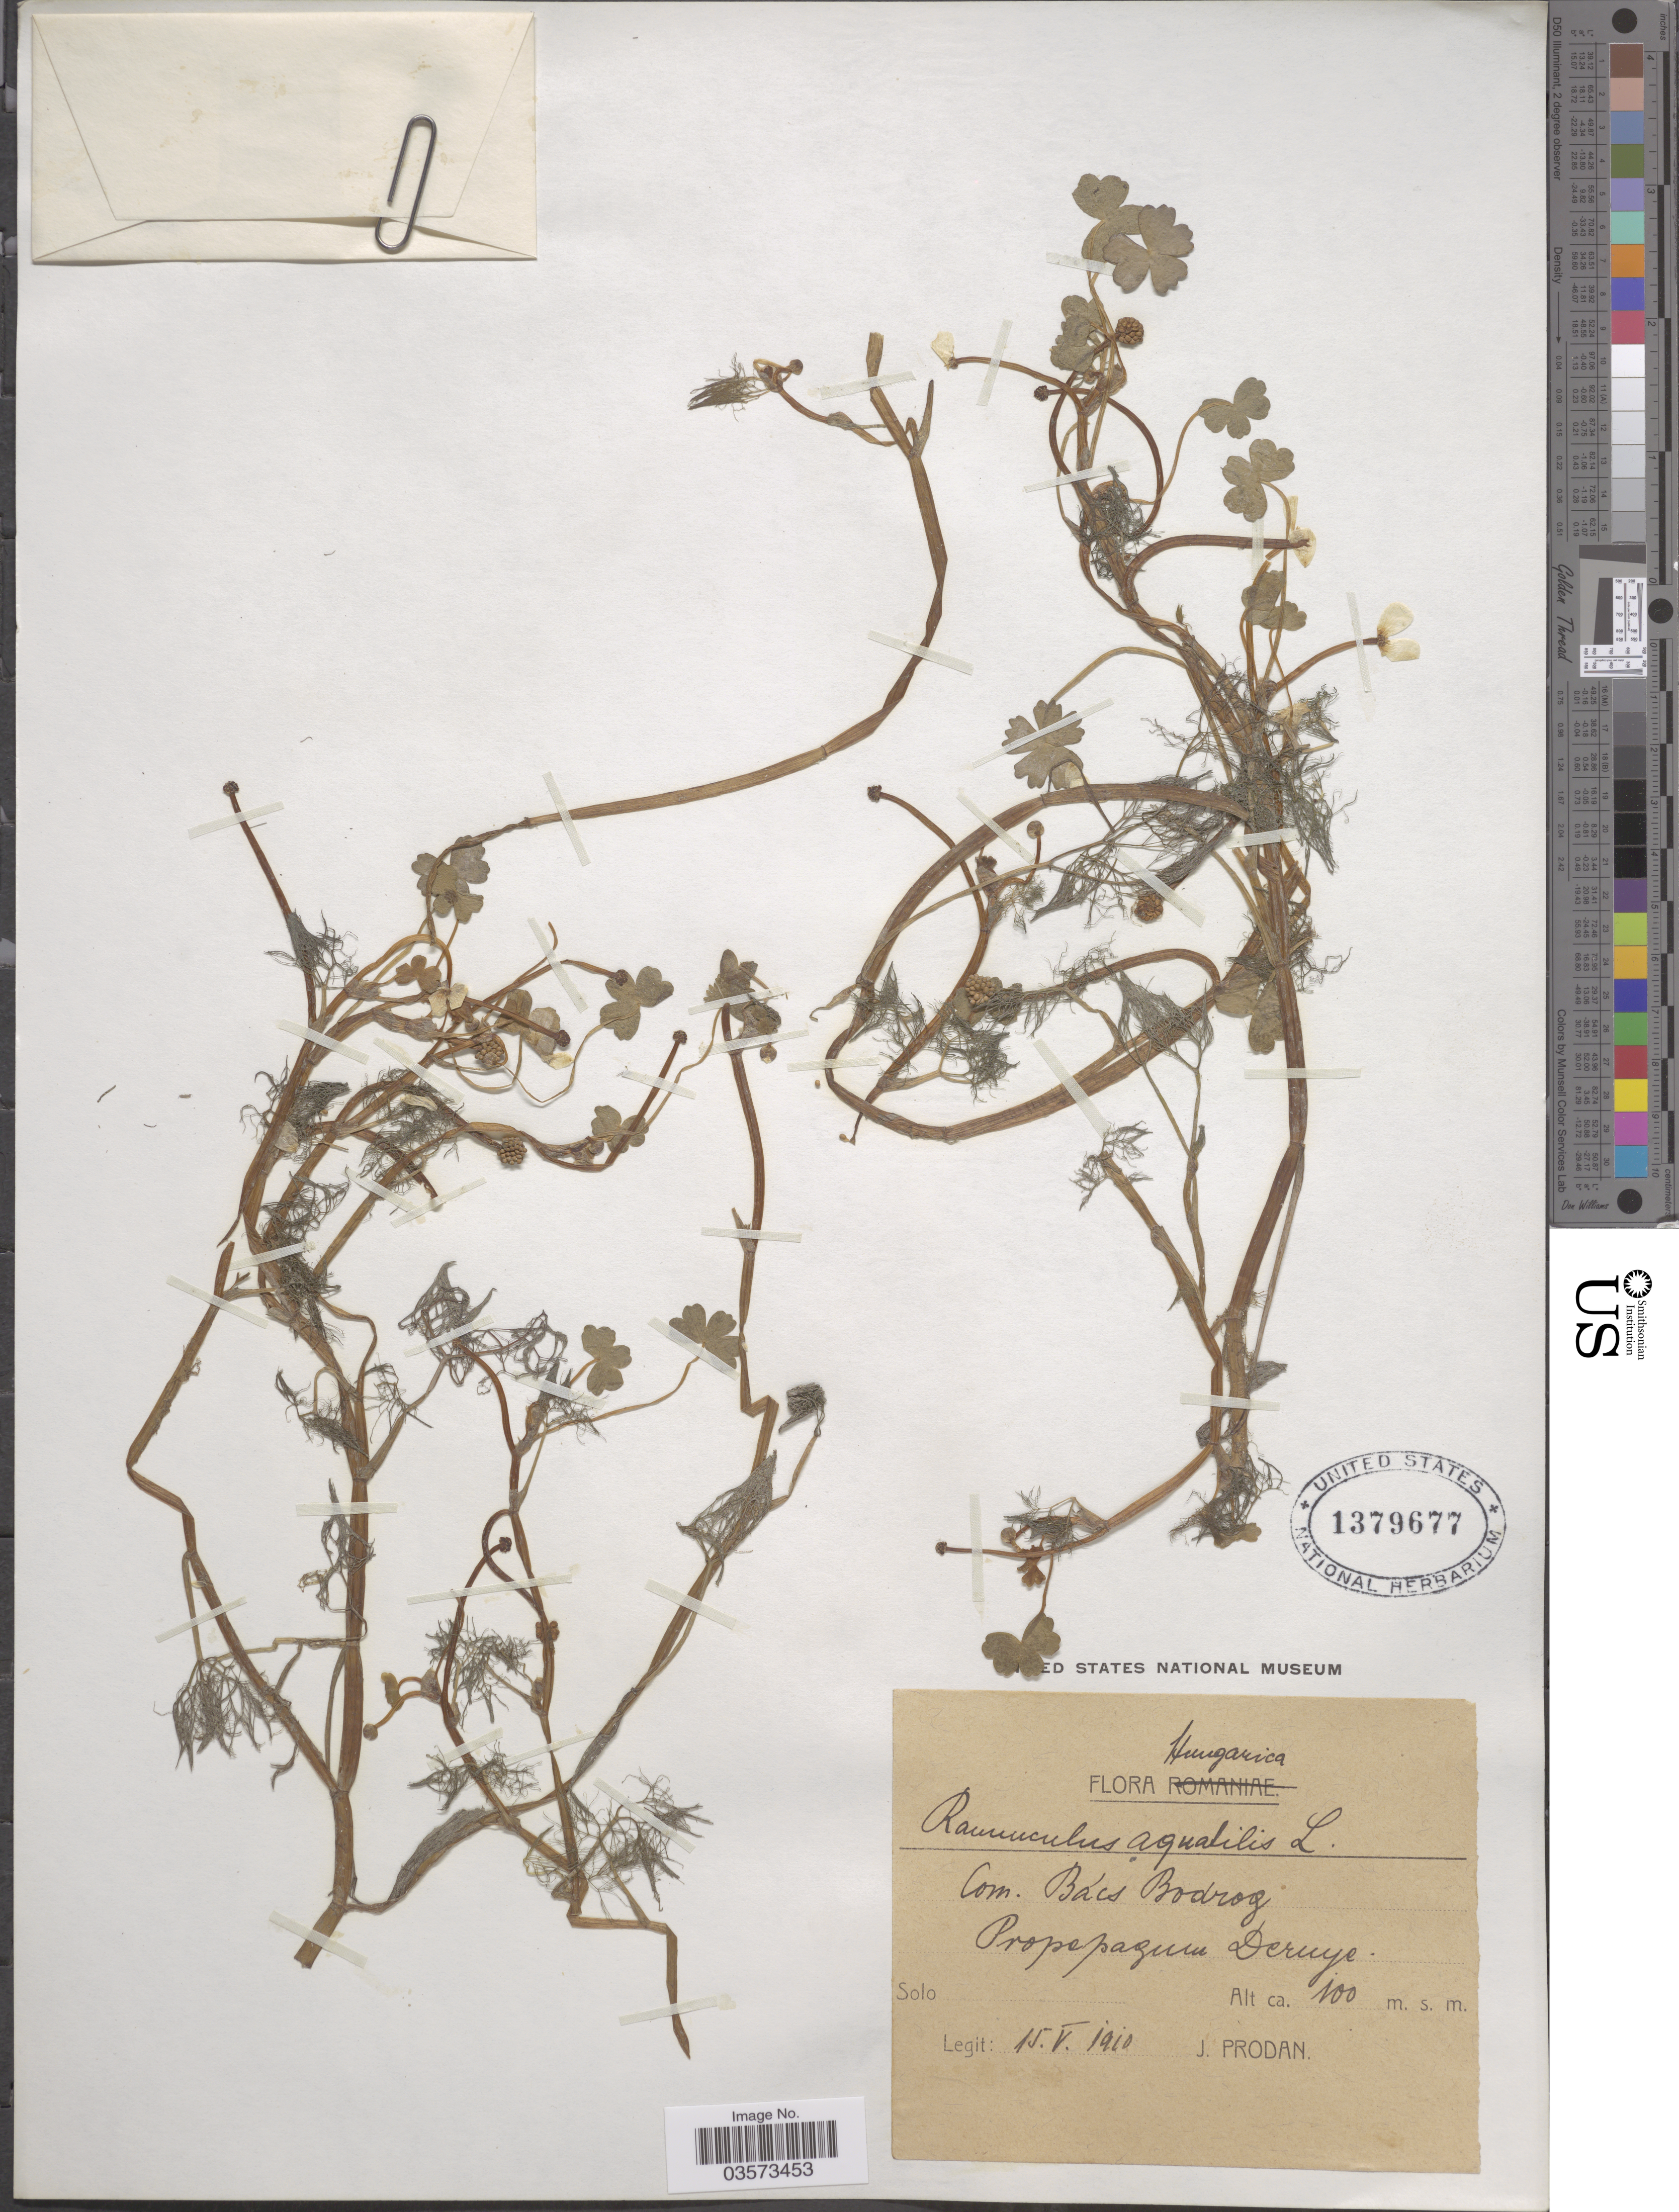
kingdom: Plantae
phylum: Tracheophyta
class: Magnoliopsida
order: Ranunculales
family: Ranunculaceae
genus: Ranunculus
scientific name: Ranunculus aquatilis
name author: L.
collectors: J. Prodan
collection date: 1910-05-15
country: Hungary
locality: Com. Bács Bodrog. Prope pagum Deruye.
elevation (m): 100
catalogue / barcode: US 1379677